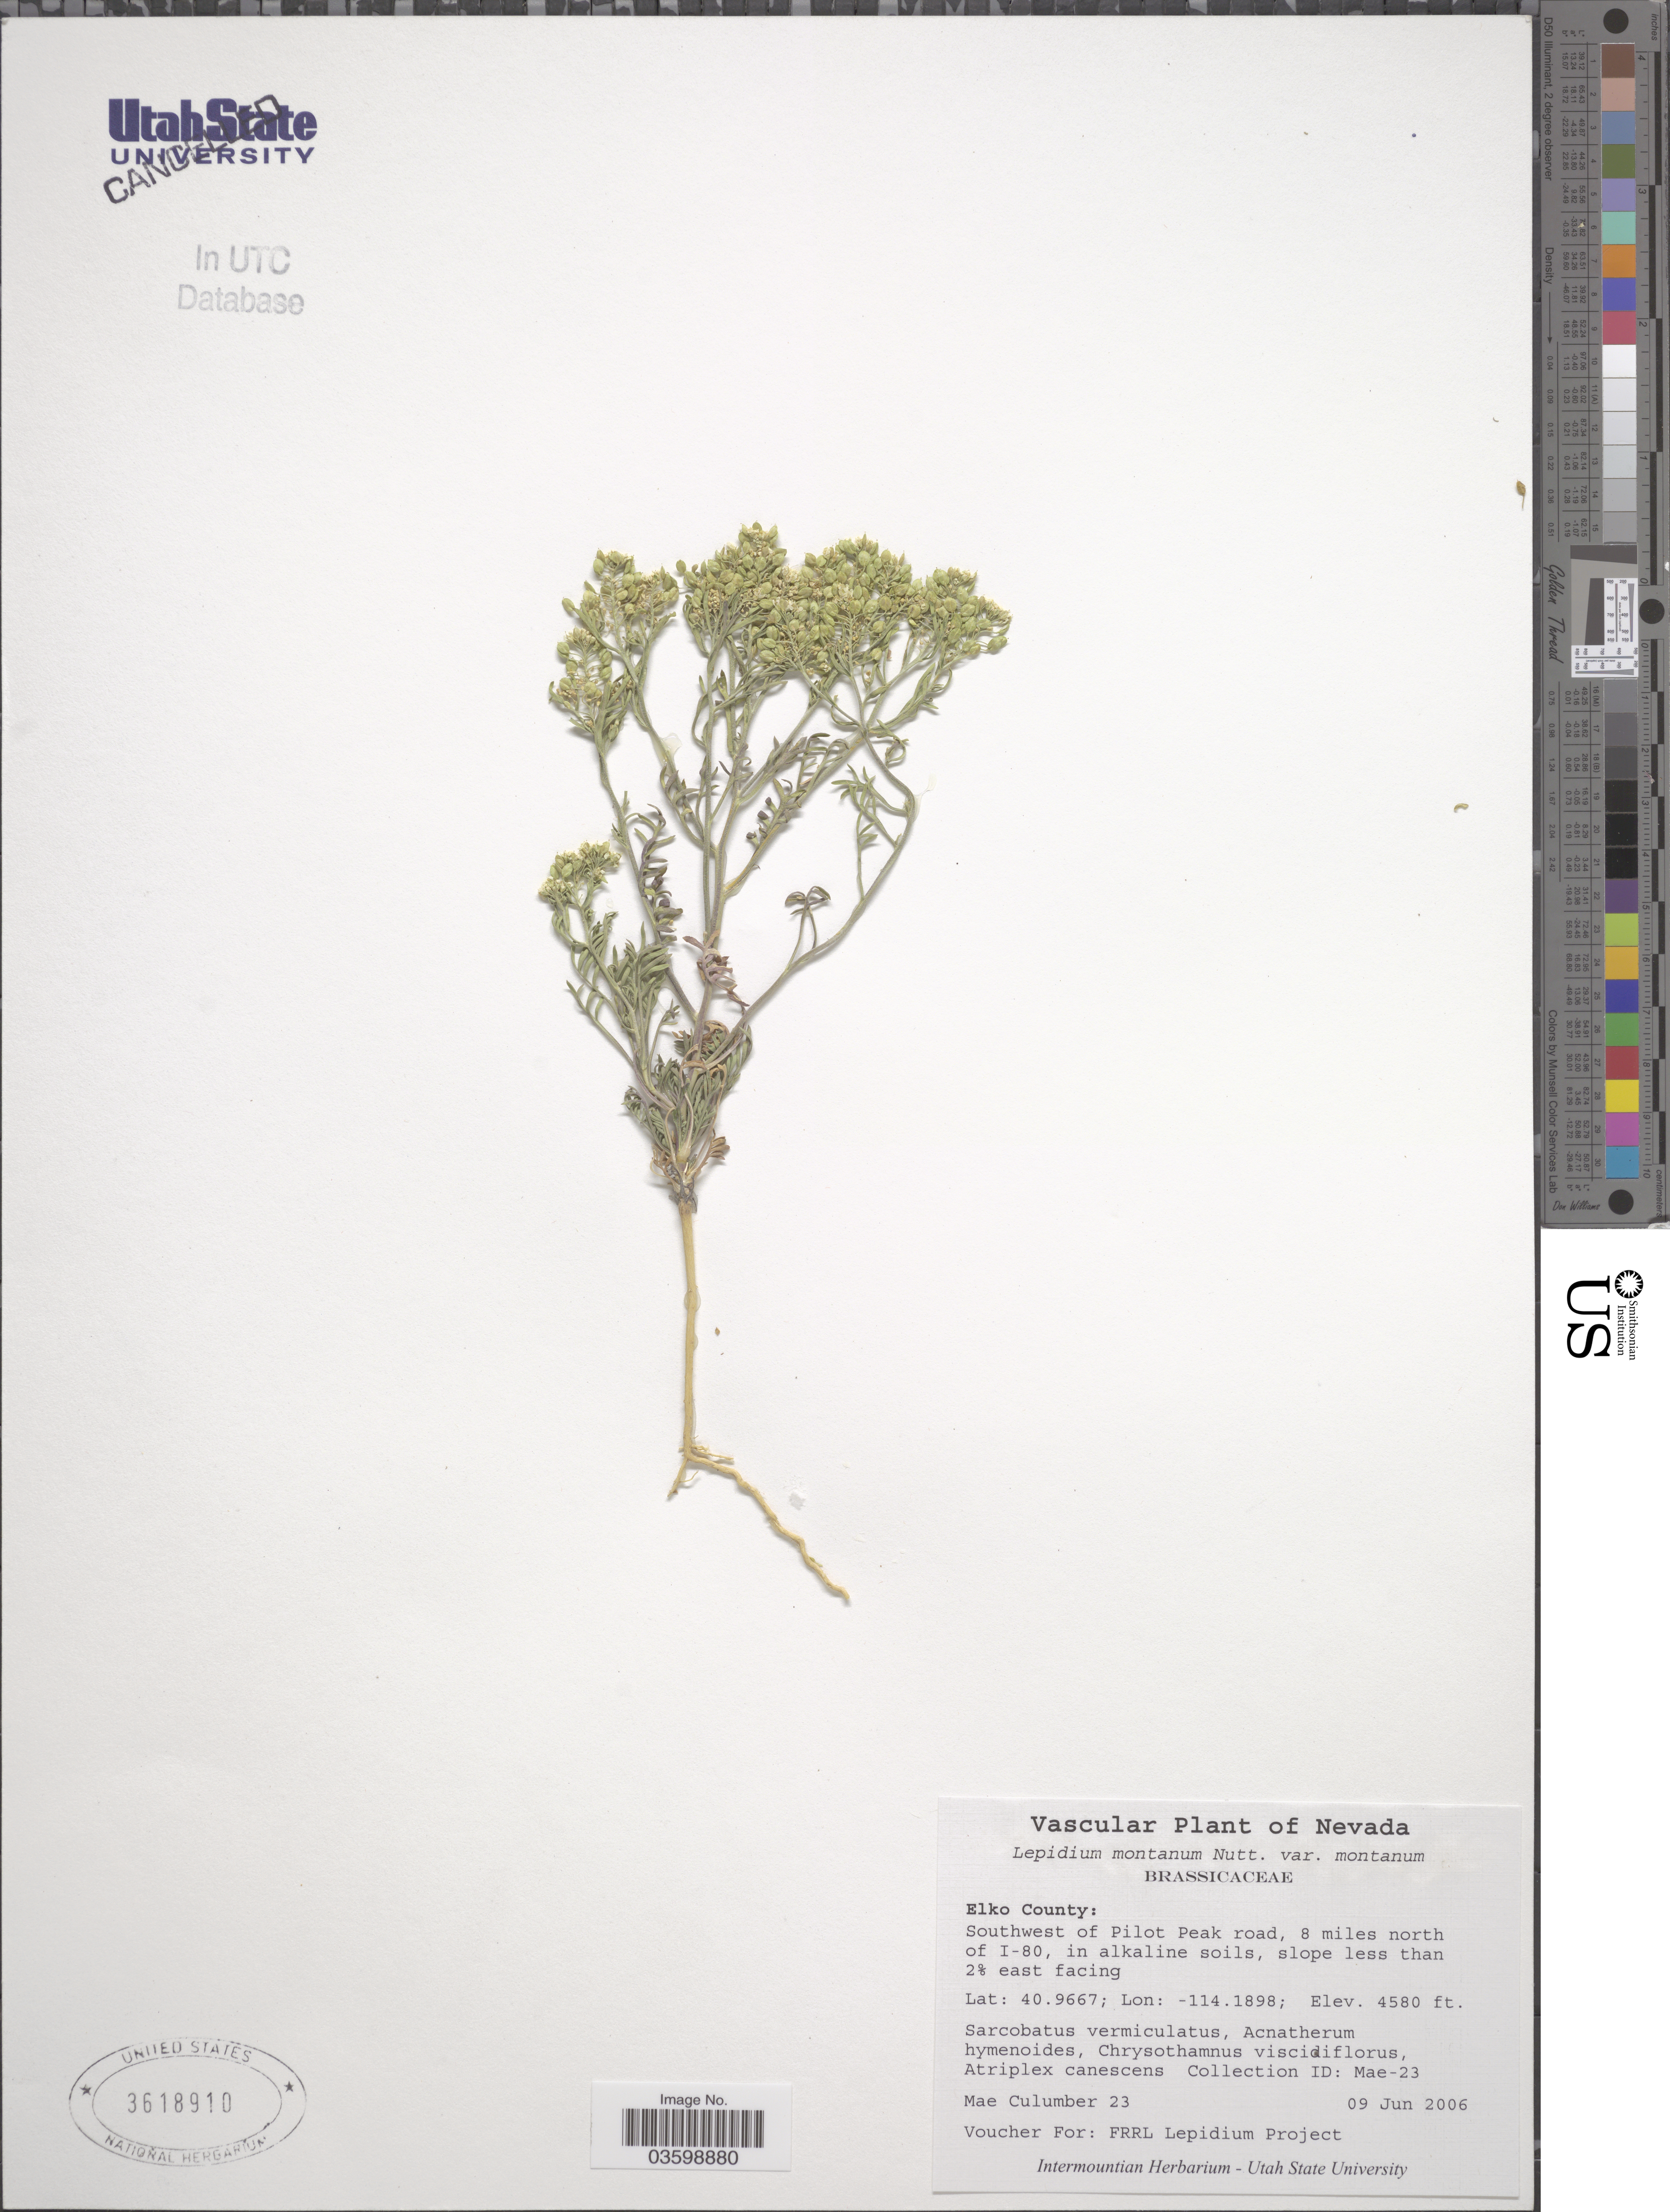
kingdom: Plantae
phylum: Tracheophyta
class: Magnoliopsida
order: Brassicales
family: Brassicaceae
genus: Lepidium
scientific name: Lepidium montanum var. montanum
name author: C.L. Hitchc.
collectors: M. Culumber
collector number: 23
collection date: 2006-06-09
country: United States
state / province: Nevada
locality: Elko County: Southwest of Pilot Peak road, 8 miles north of I-80, in alkaline soils, slope less than 2% east facing.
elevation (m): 1396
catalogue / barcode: US 3618910